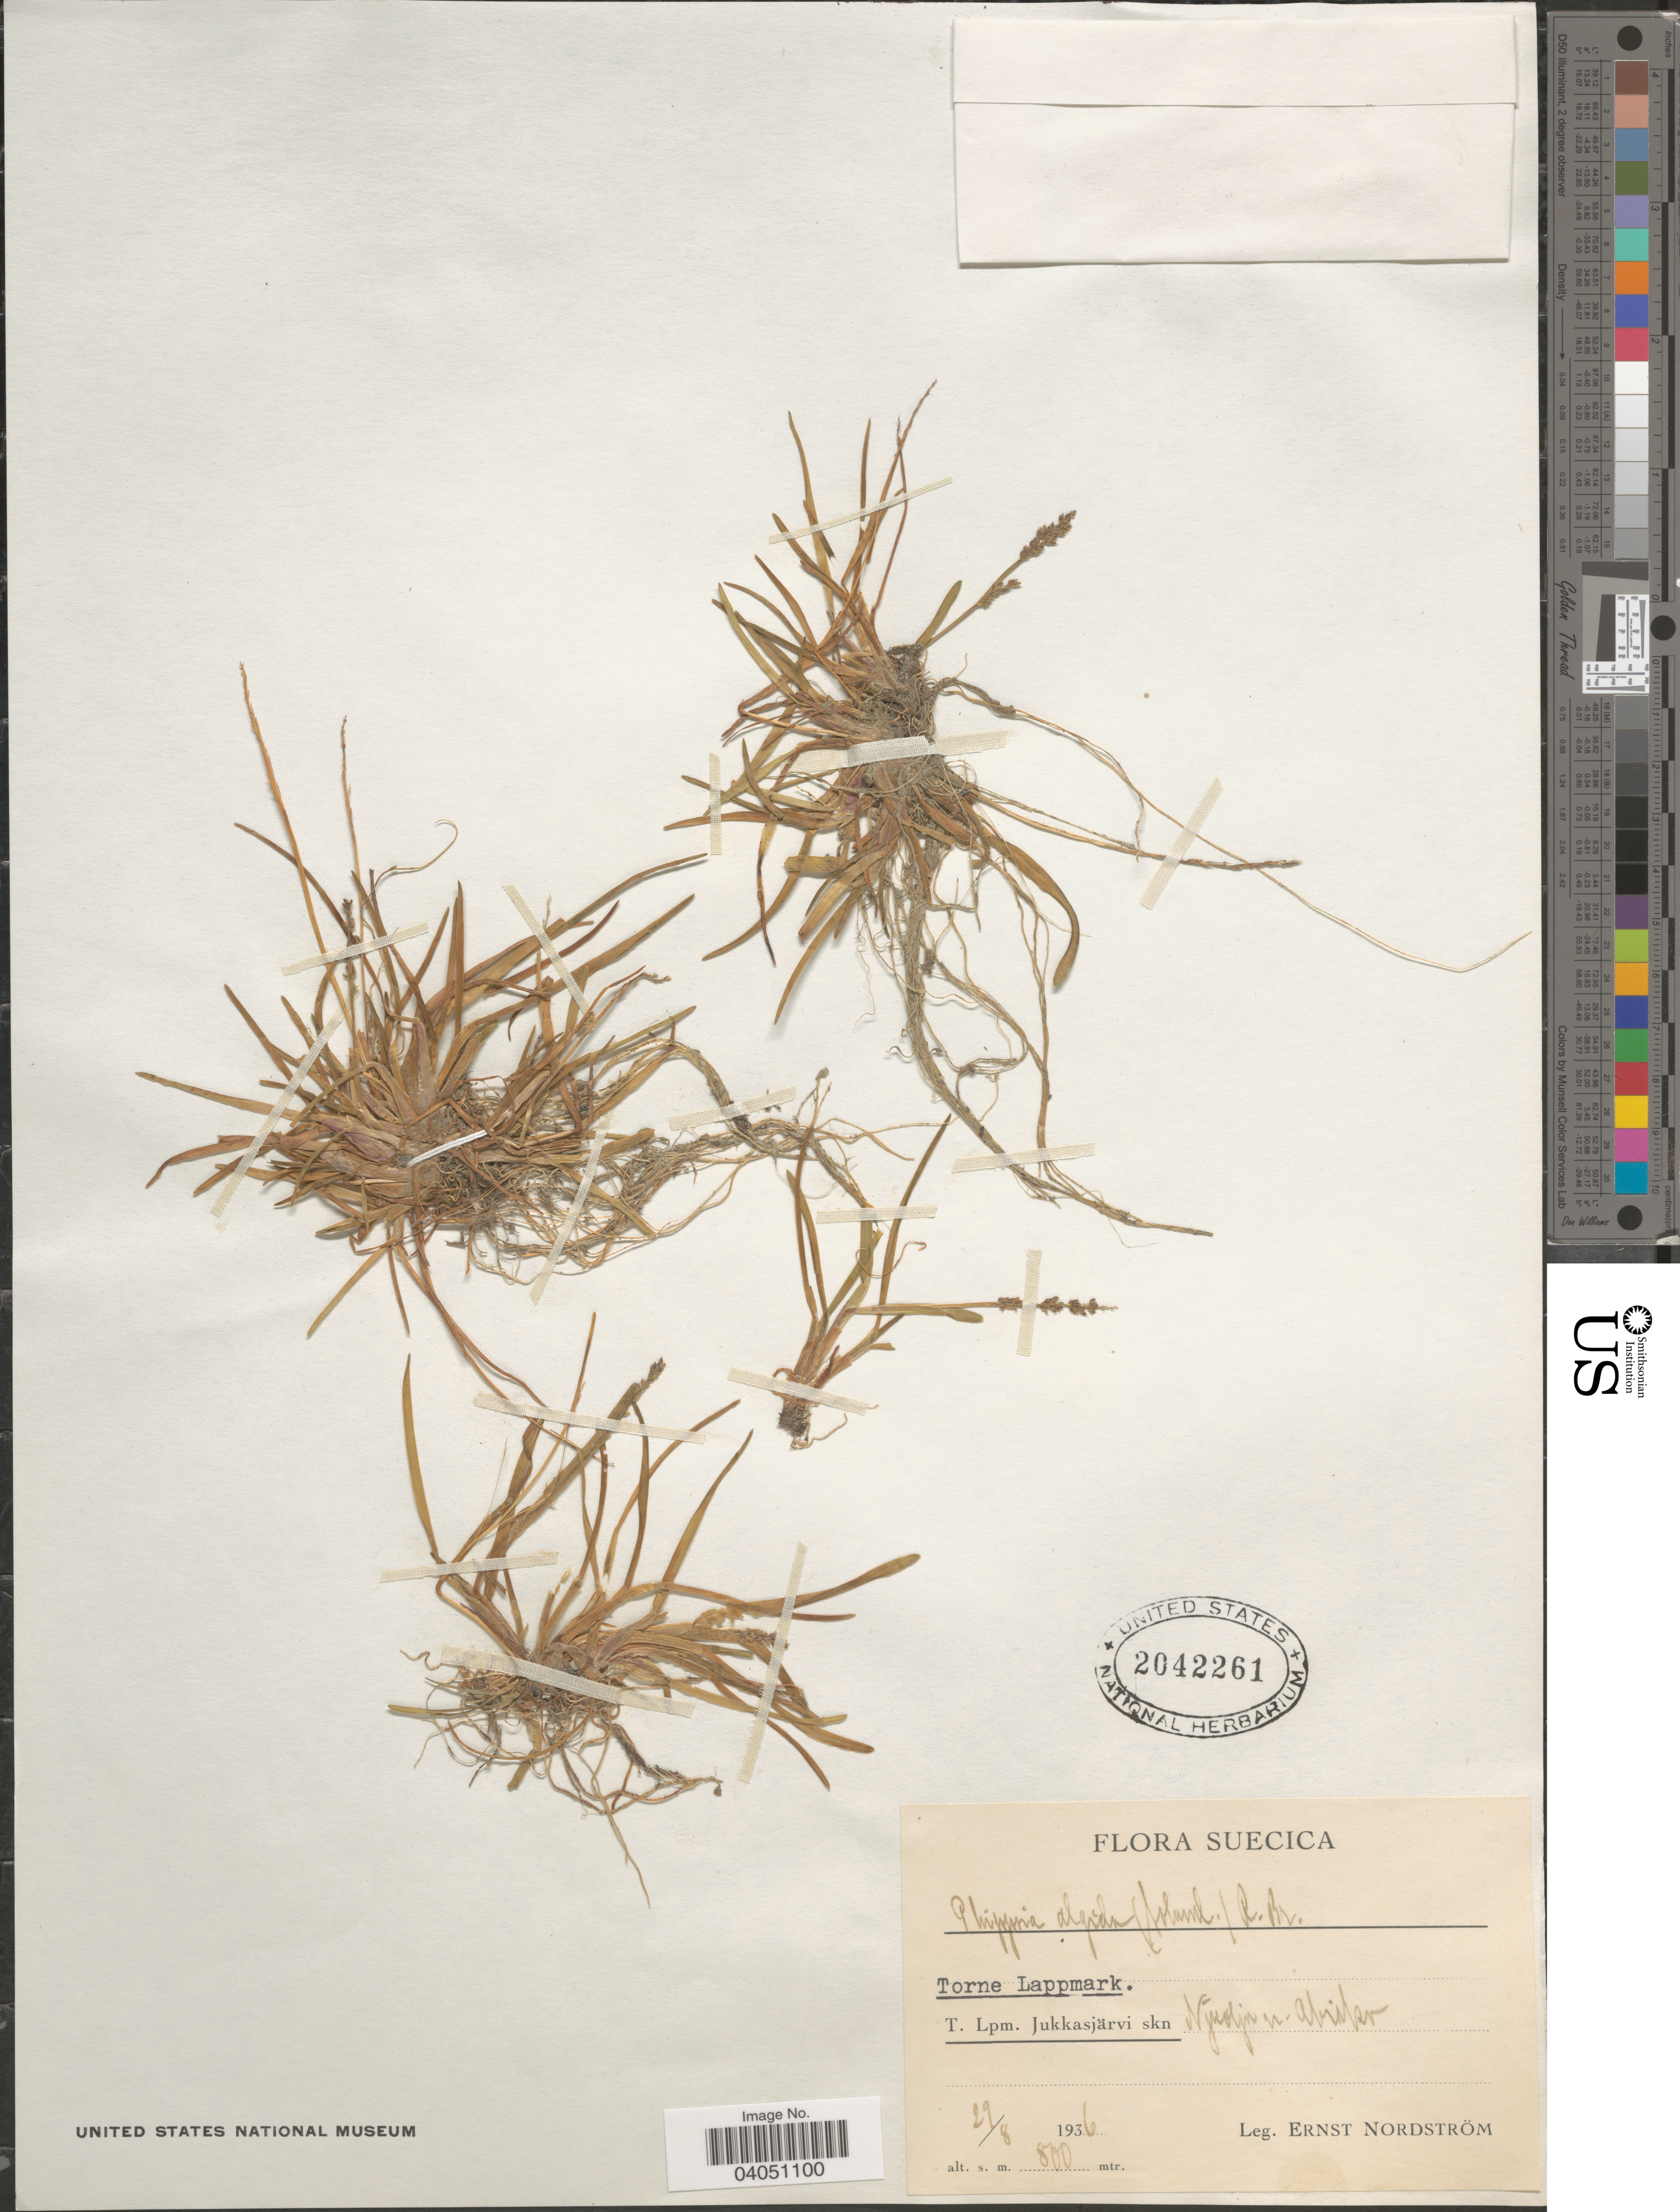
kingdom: Plantae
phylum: Tracheophyta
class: Liliopsida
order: Poales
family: Poaceae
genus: Phippsia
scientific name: Phippsia algida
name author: (Sol.) R. Br.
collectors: E. Nordström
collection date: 1936-08-29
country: Sweden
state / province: Norrbotten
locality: Suecica. Torne Lappmark. T. Lpm. Jukkasjärvi skn Njuolju-Abisko. [interpreted]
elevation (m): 800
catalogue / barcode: US 2042261